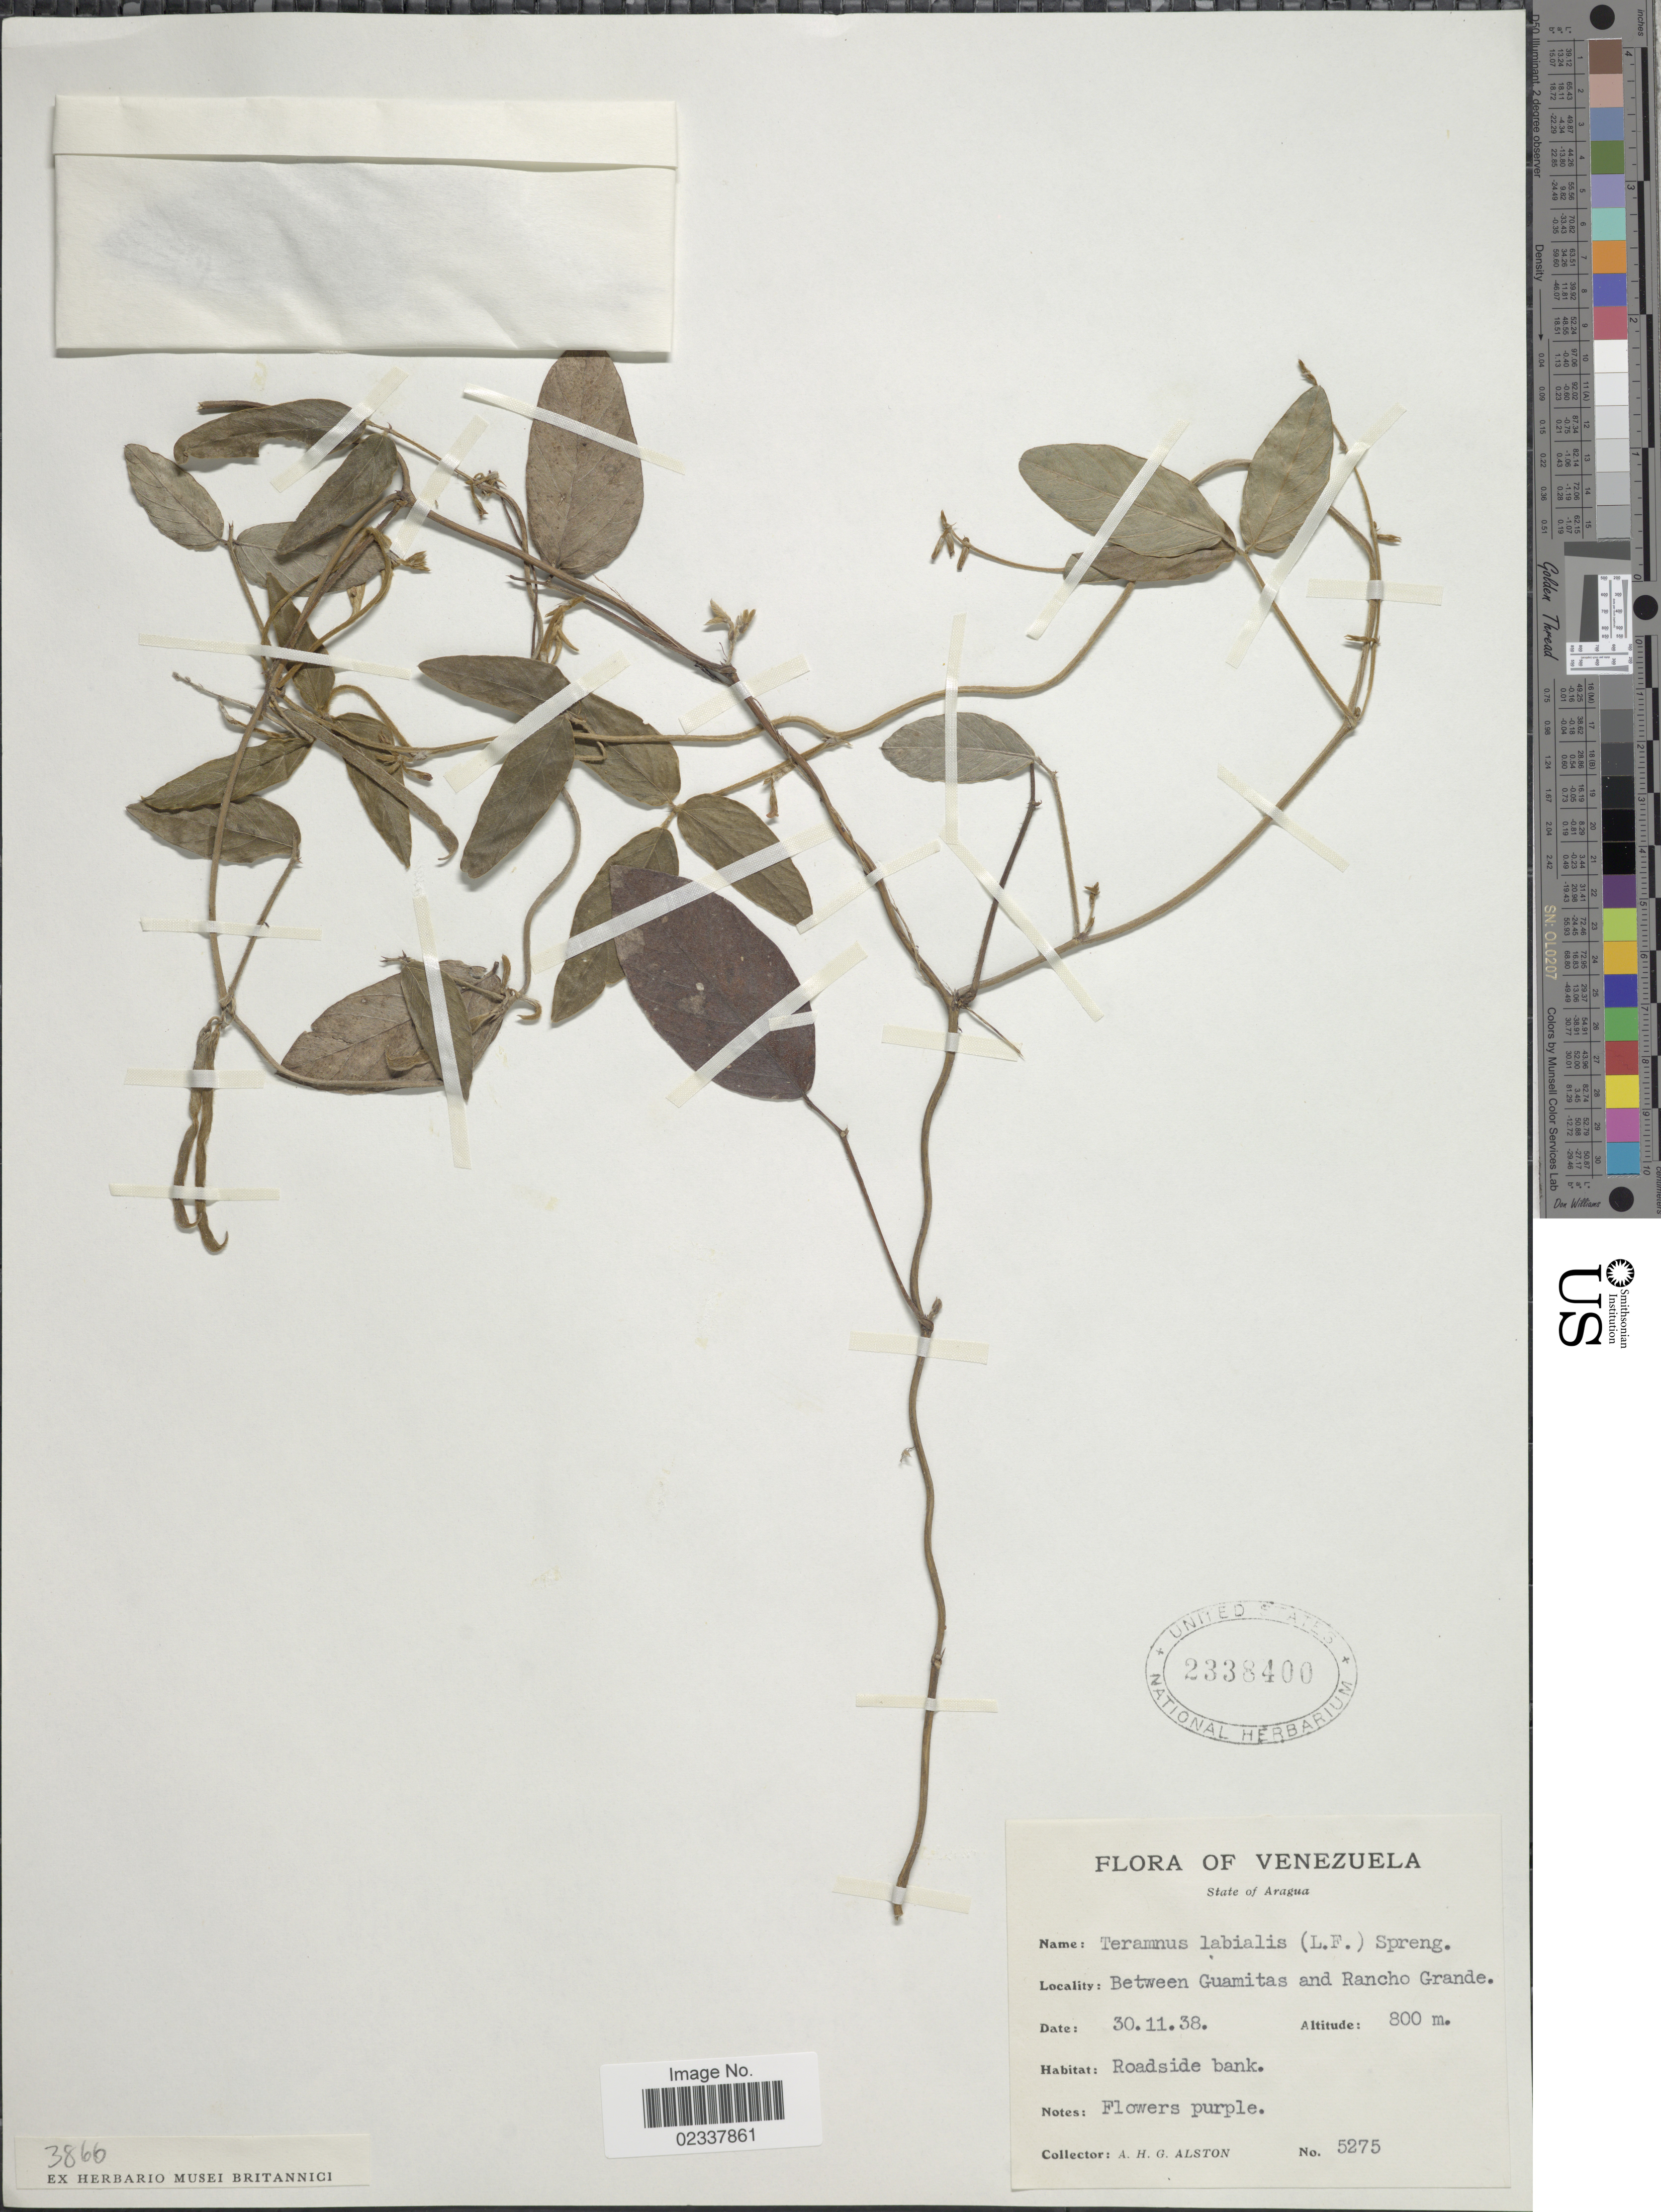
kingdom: Plantae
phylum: Tracheophyta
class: Magnoliopsida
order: Fabales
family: Fabaceae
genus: Teramnus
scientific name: Teramnus labialis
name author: (L. f.) Spreng.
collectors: A. H. Alston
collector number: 5275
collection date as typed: Transcribed d/m/y: 30/11/38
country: Venezuela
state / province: Aragua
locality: Between Guamitas and Rancho Grande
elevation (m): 800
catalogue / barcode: US 2338400